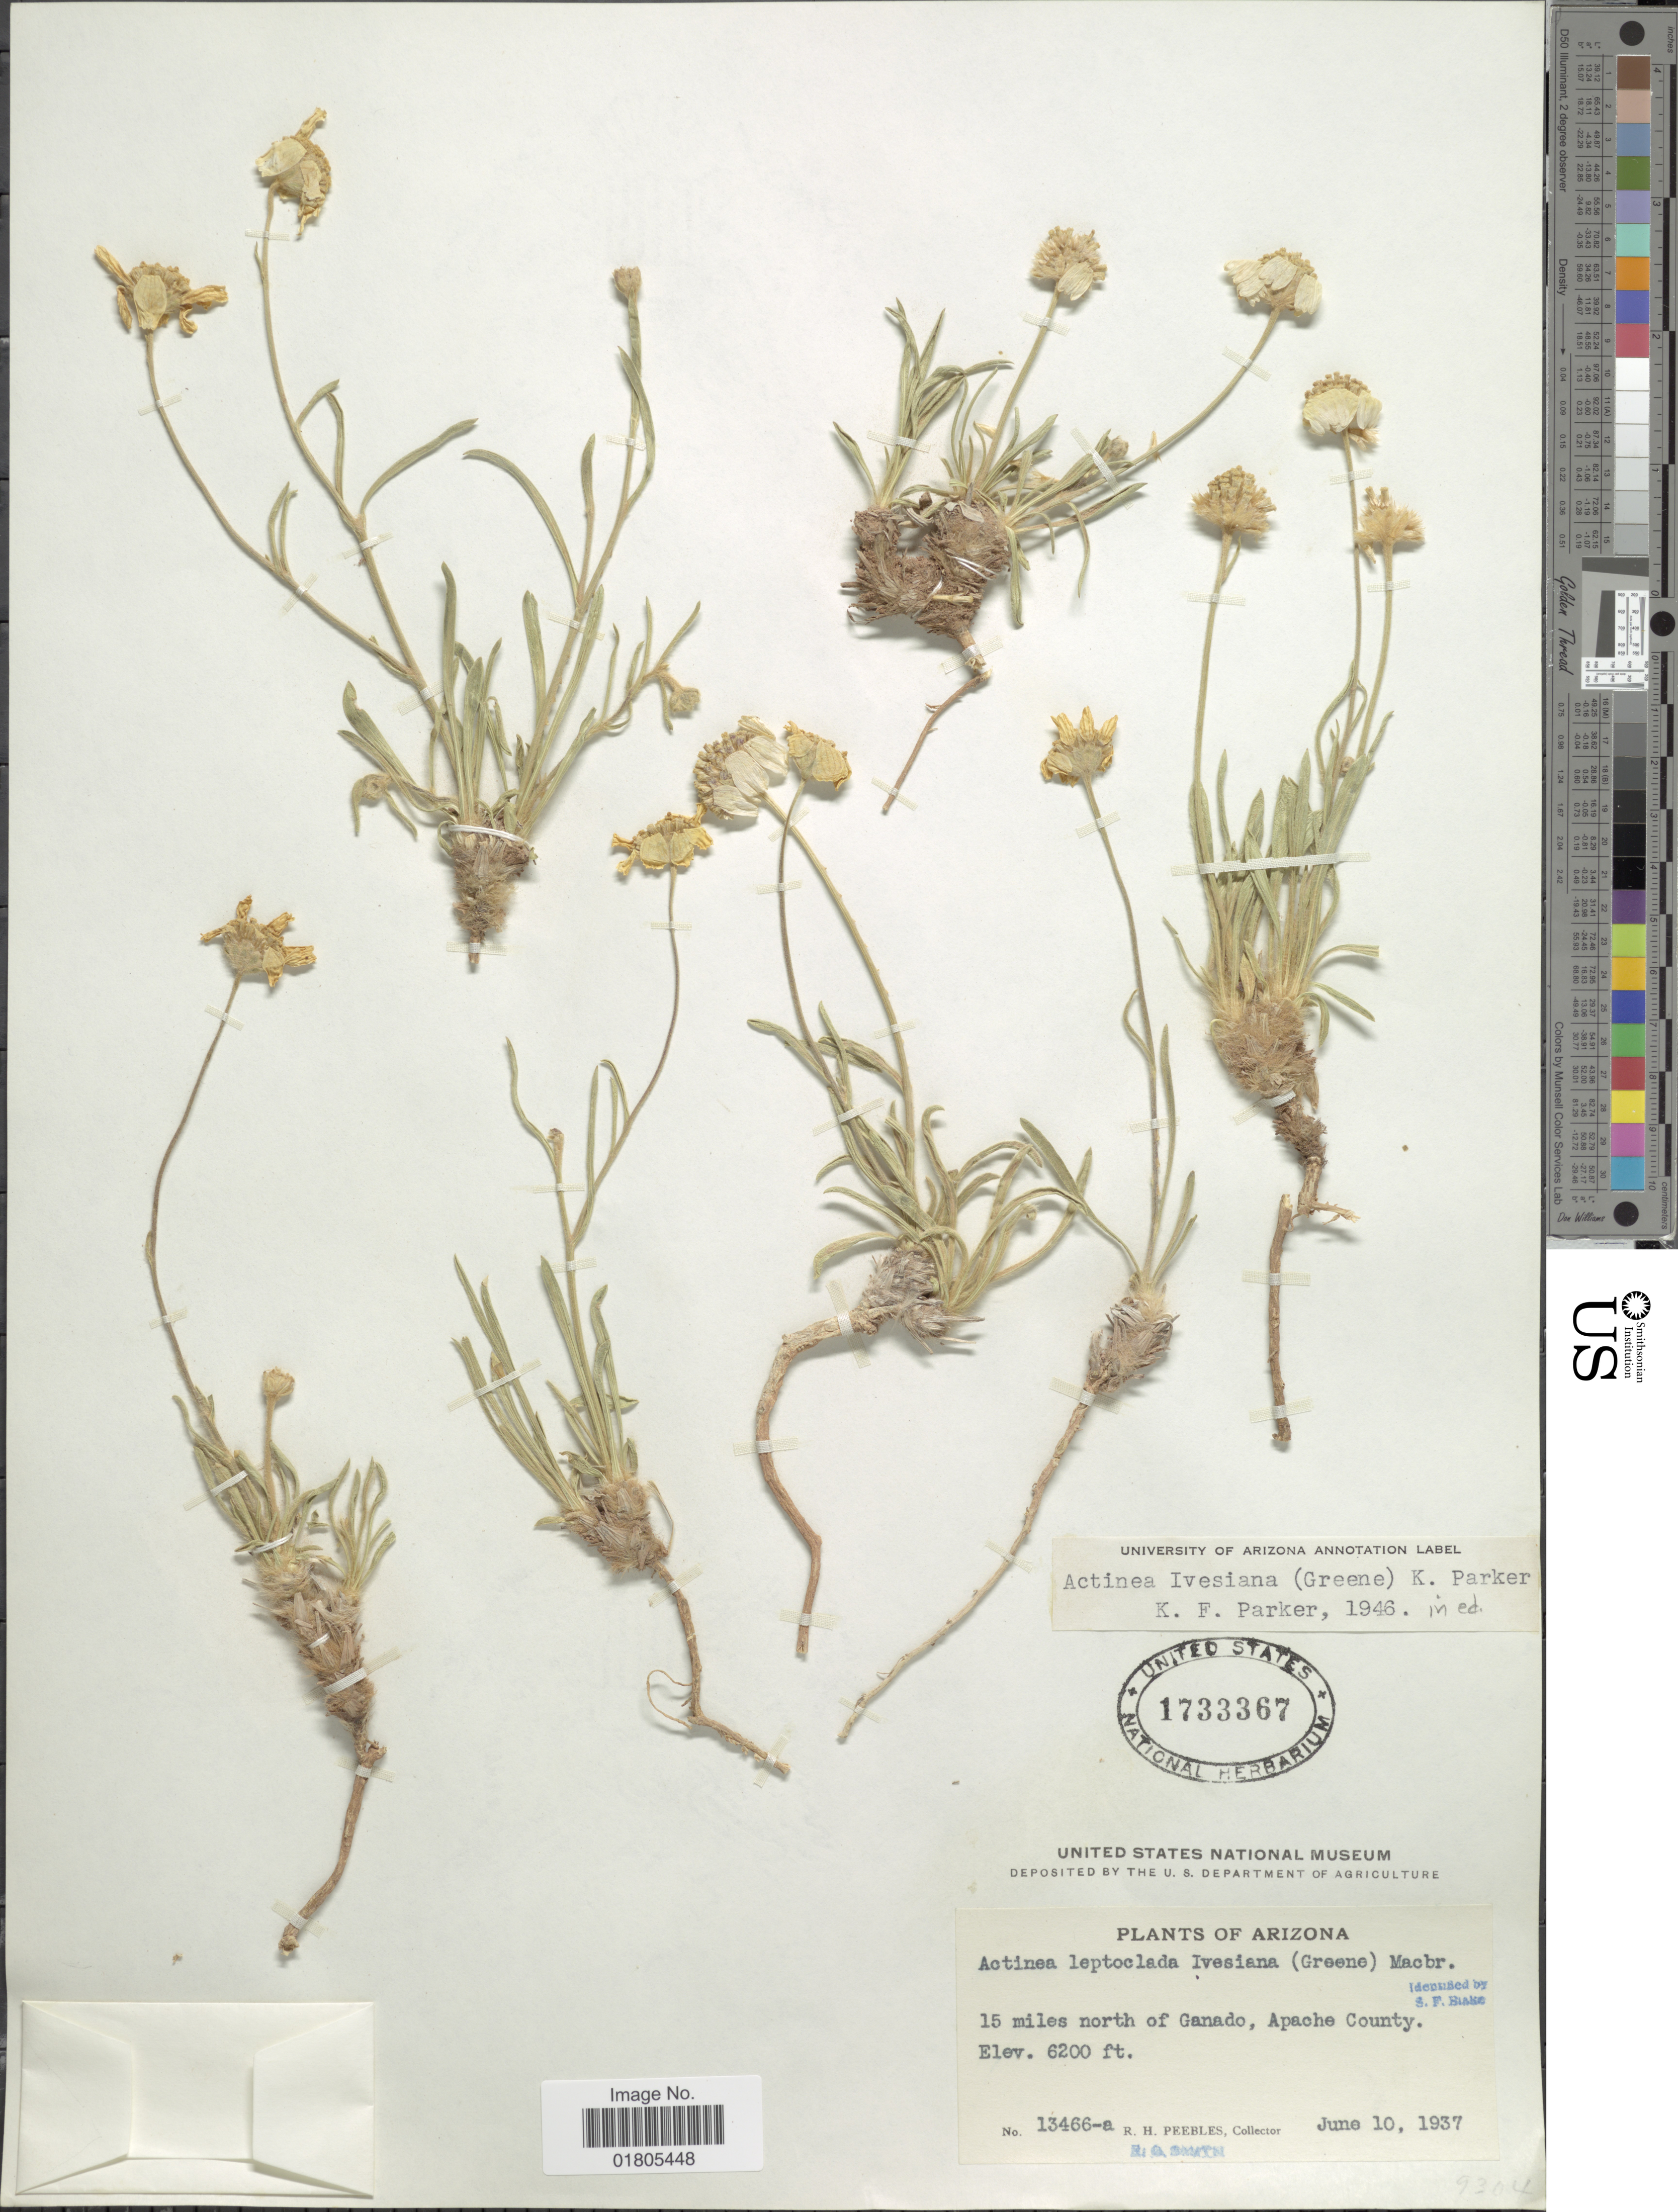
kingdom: Plantae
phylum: Tracheophyta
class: Magnoliopsida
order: Asterales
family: Asteraceae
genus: Actinea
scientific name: Actinea ivesiana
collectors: R. H. Peebles & Collector illegible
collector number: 13466-a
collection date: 1937-06-10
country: United States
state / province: Arizona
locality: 15 miles north of Ganado, Apache County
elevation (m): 1890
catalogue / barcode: US 1733367